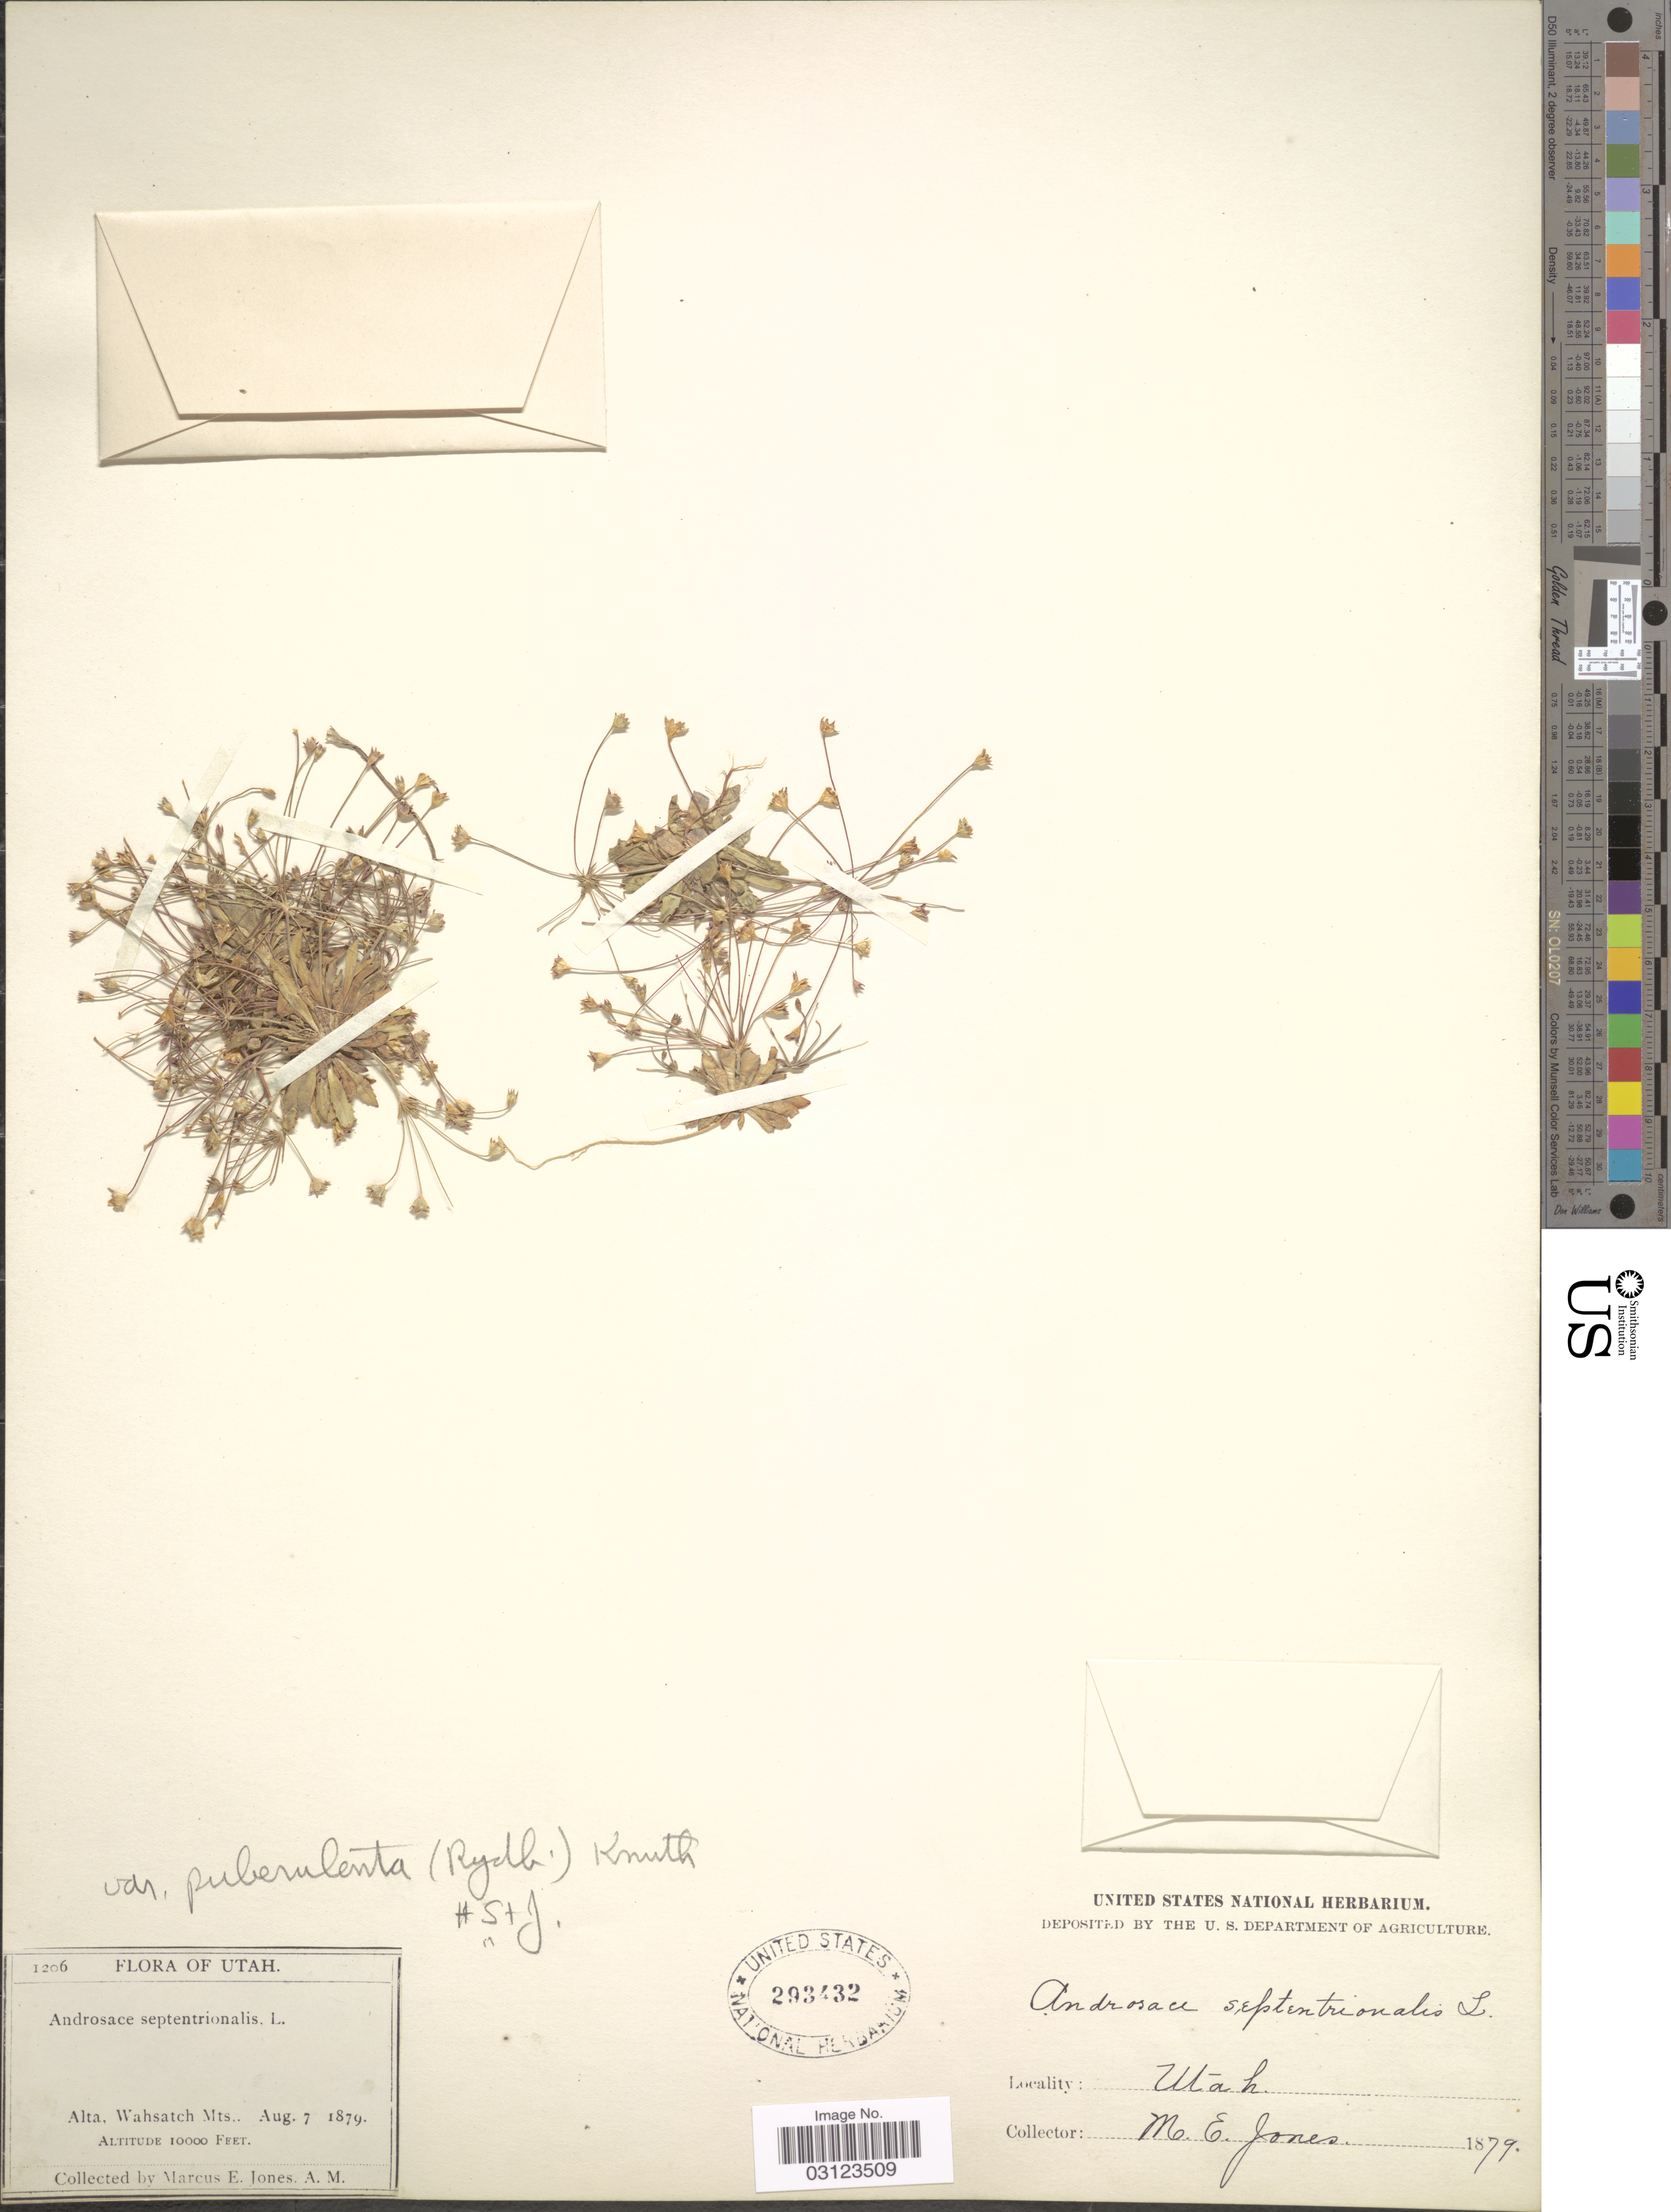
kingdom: Plantae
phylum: Tracheophyta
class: Magnoliopsida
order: Ericales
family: Primulaceae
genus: Androsace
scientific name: Androsace septentrionalis var. puberulenta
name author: (Rydb.) R. Knuth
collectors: M. E. Jones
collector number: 1206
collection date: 1879-08-07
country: United States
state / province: Utah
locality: Alta, Wahsatch Mts.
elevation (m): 3048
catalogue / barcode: US 293432